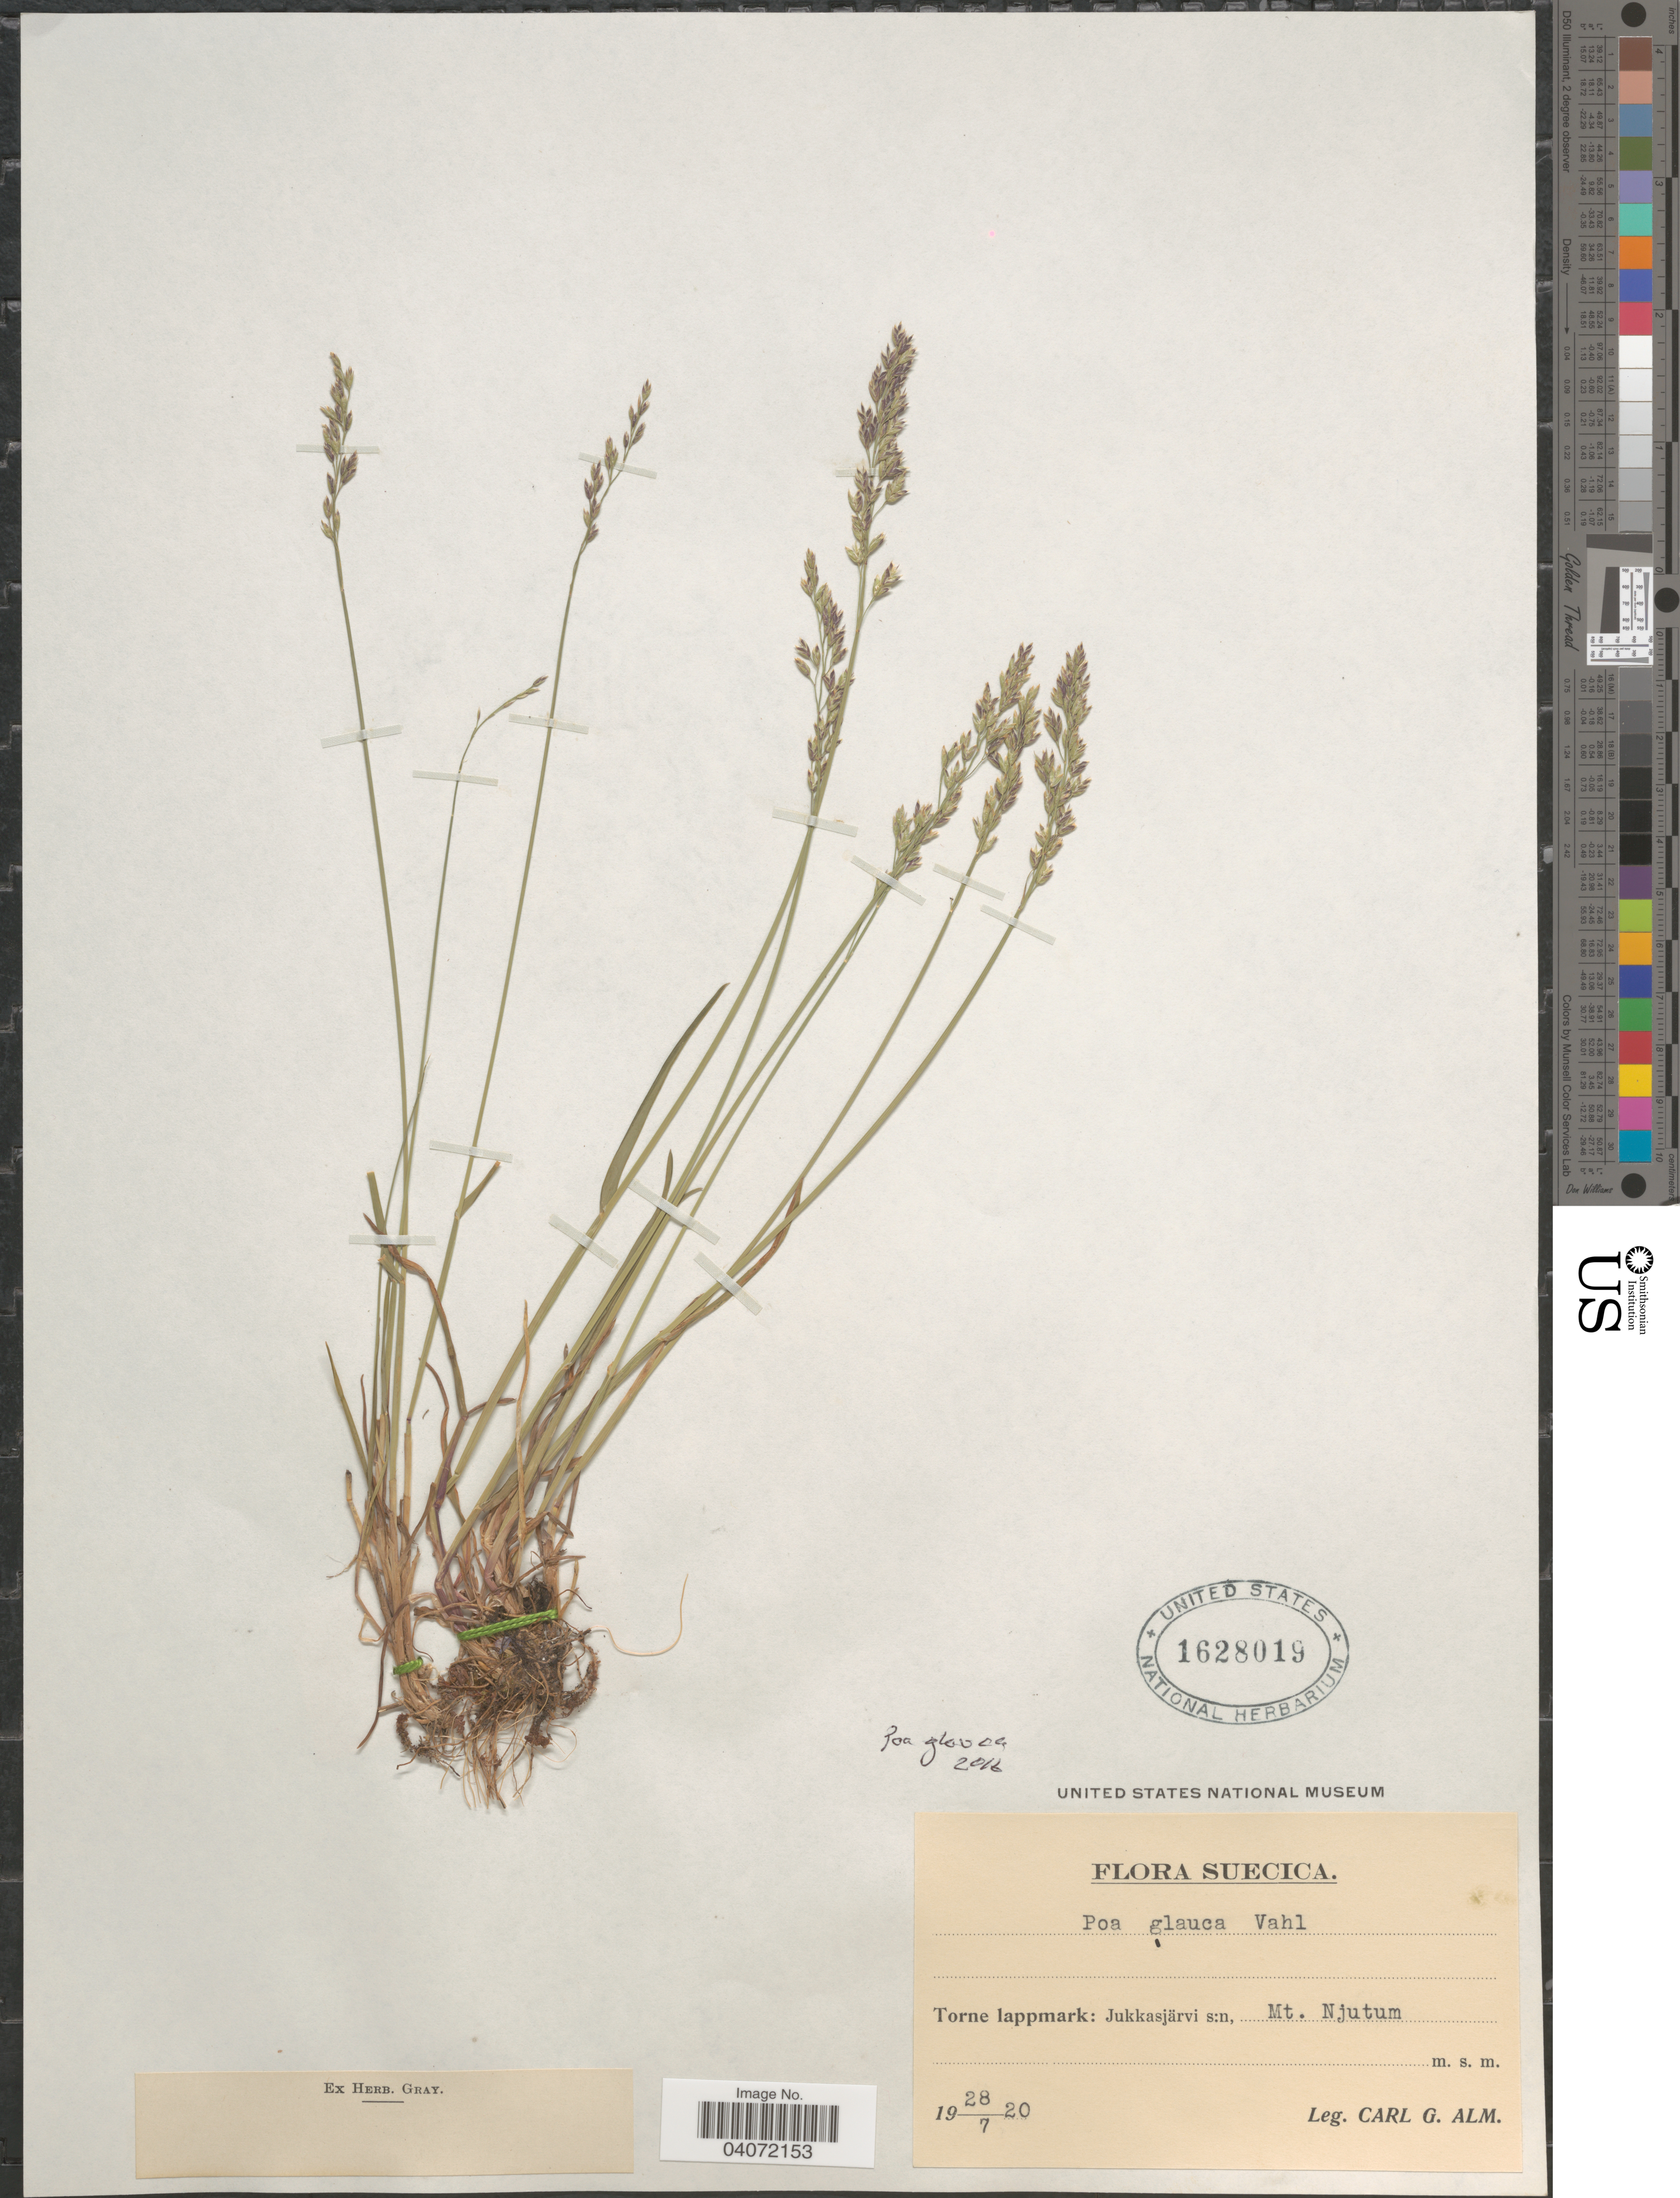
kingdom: Plantae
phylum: Tracheophyta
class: Liliopsida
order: Poales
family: Poaceae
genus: Poa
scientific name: Poa glauca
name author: Vahl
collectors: C. G. Alm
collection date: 1920-07-28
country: Sweden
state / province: Norrbotten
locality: Suecica. Torna lappmark: Jukkasjärvi s:n, Mt. Njutum.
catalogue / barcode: US 1628019